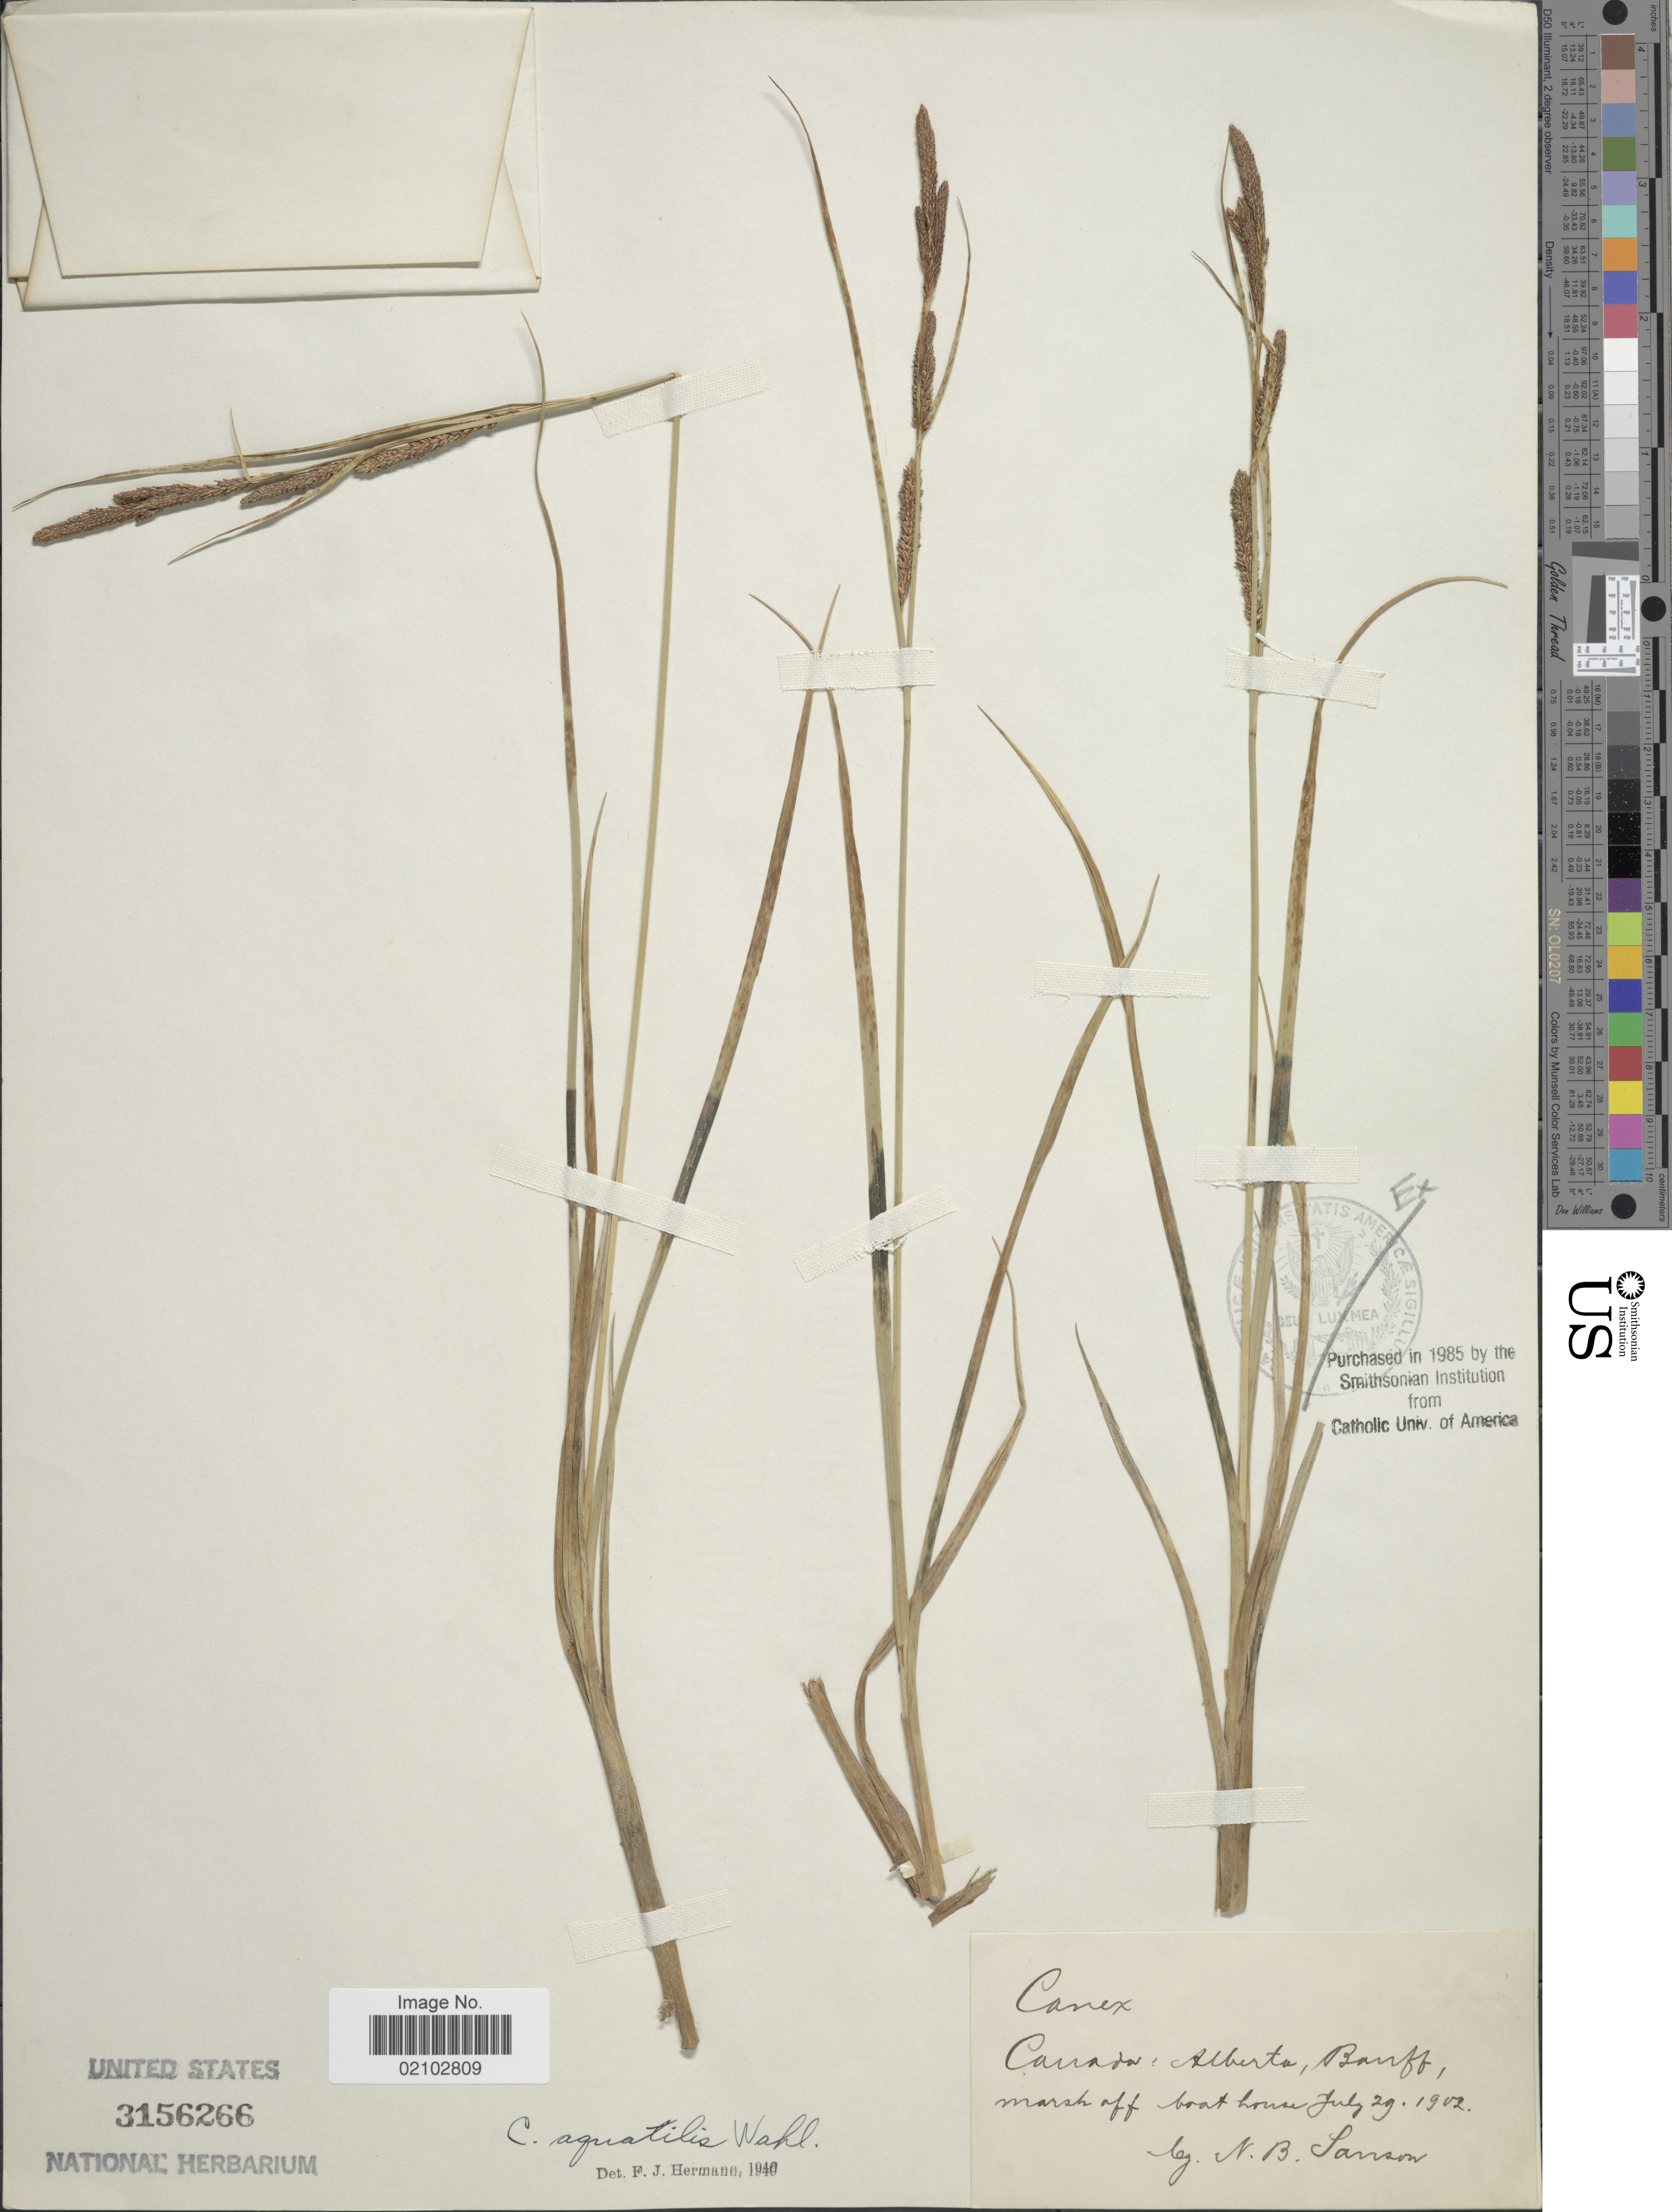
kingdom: Plantae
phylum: Tracheophyta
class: Liliopsida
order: Poales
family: Cyperaceae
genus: Carex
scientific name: Carex aquatilis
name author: Wahlenb.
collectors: N. Sanson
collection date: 1902-07-29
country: Canada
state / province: Alberta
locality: Banff, marsh off boat house.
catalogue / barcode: US 315626